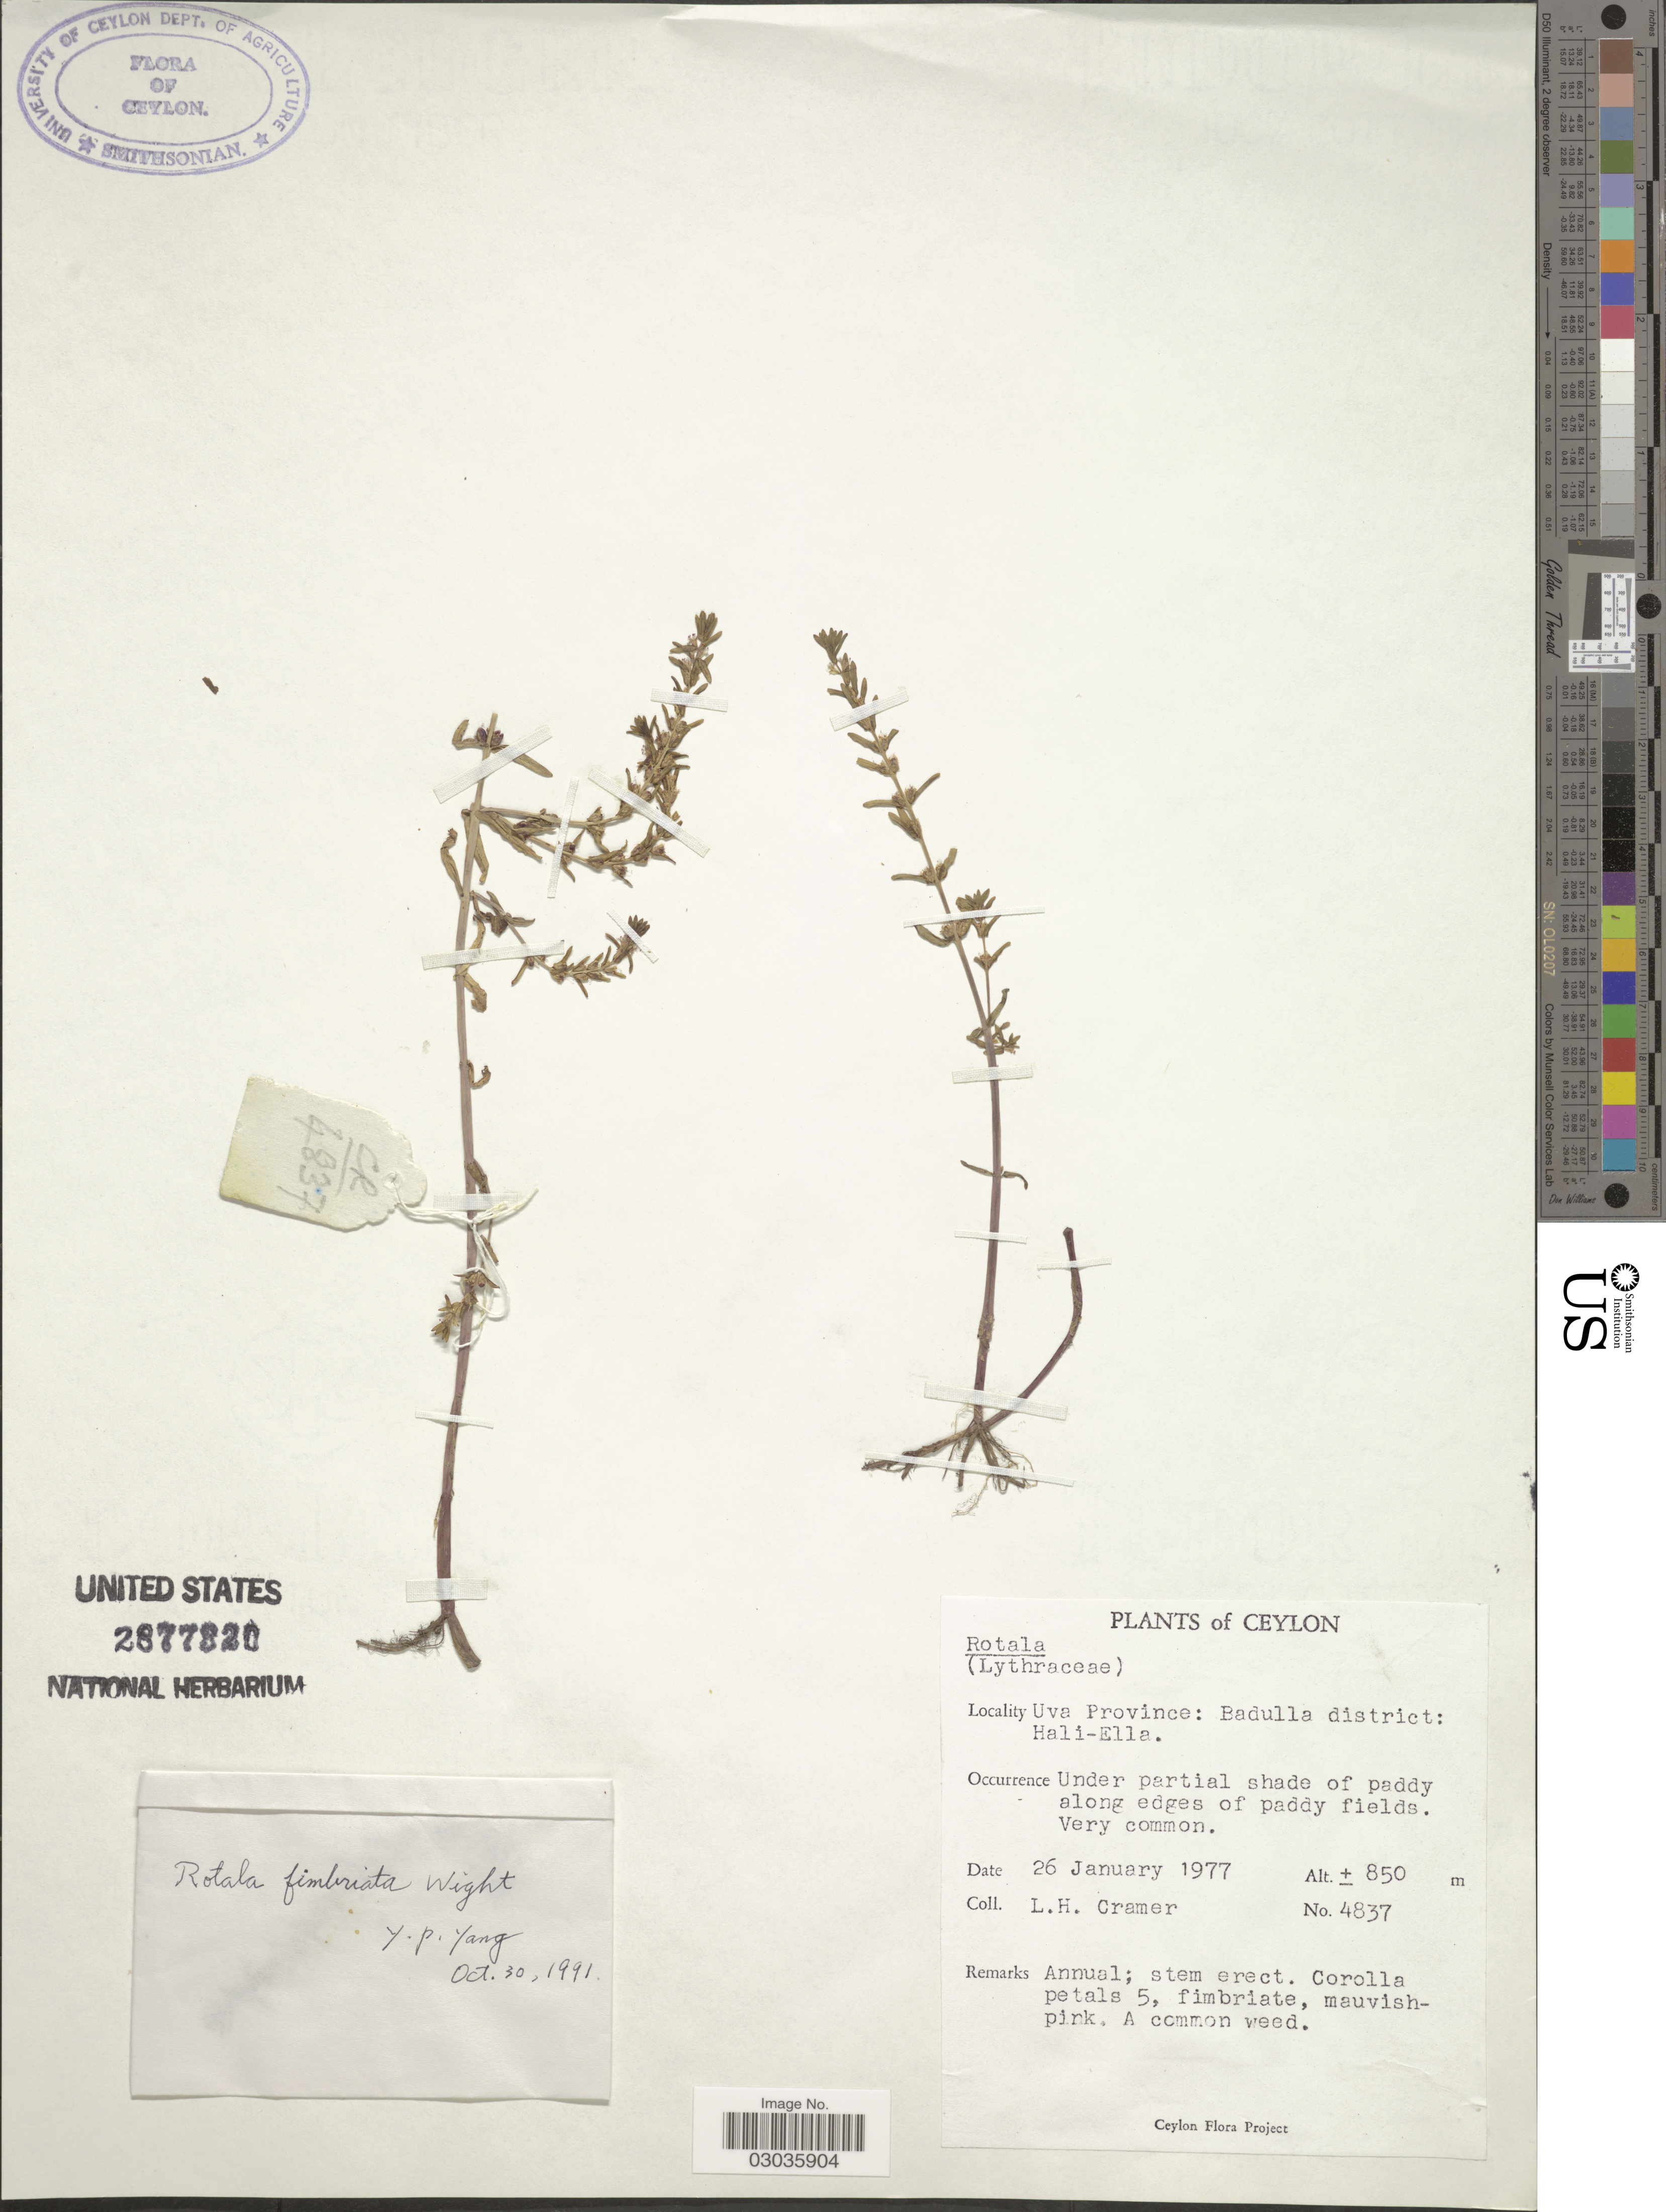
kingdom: Plantae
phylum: Tracheophyta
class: Magnoliopsida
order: Myrtales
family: Lythraceae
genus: Rotala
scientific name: Rotala fimbriata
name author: Wight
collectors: L. H. Cramer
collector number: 4837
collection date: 1977-01-26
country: Sri Lanka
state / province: Uva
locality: Ceylon, Uva Province: Badulla district: Hali-Ella.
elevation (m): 850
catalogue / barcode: US 2877820